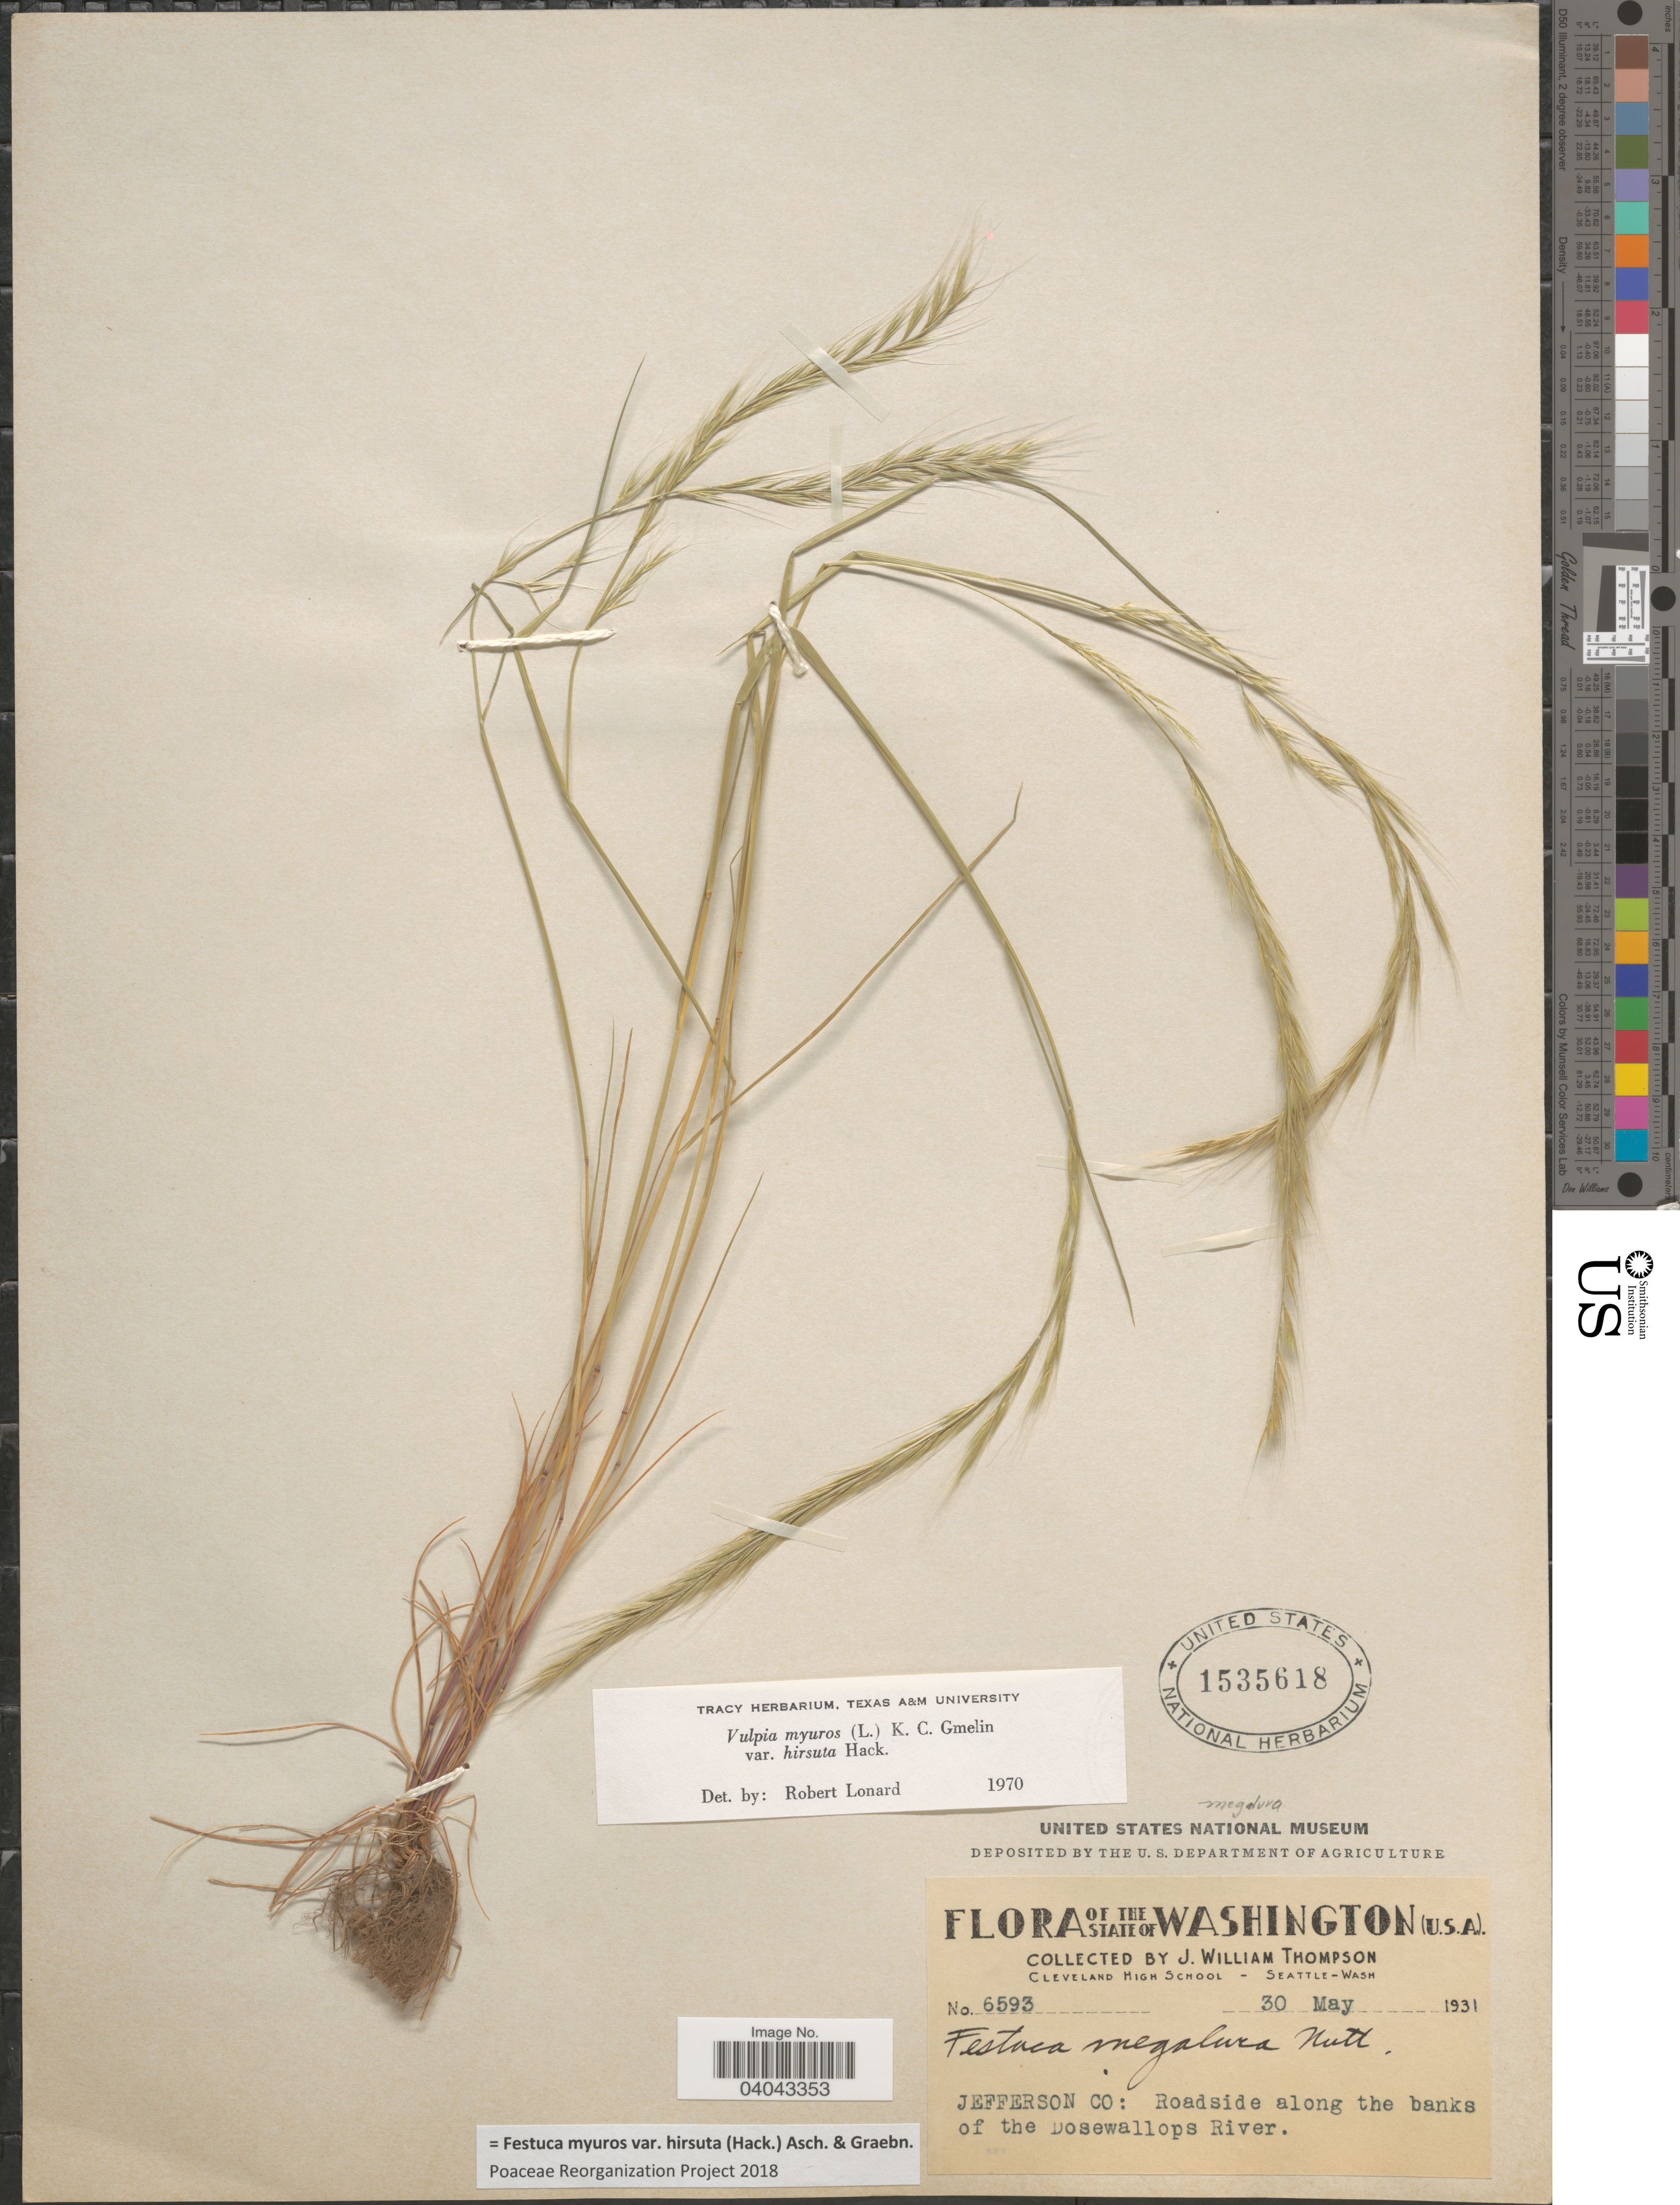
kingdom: Plantae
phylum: Tracheophyta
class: Liliopsida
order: Poales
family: Poaceae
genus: Festuca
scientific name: Festuca myuros var. hirsuta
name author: (Hack.) Asch. & Graebn.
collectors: J. W. Thompson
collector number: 6593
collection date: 1931-05-30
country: United States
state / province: Washington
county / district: Jefferson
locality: Jefferson Co: Roadside along the banks of the Dosewallops River.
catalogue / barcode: US 1535618